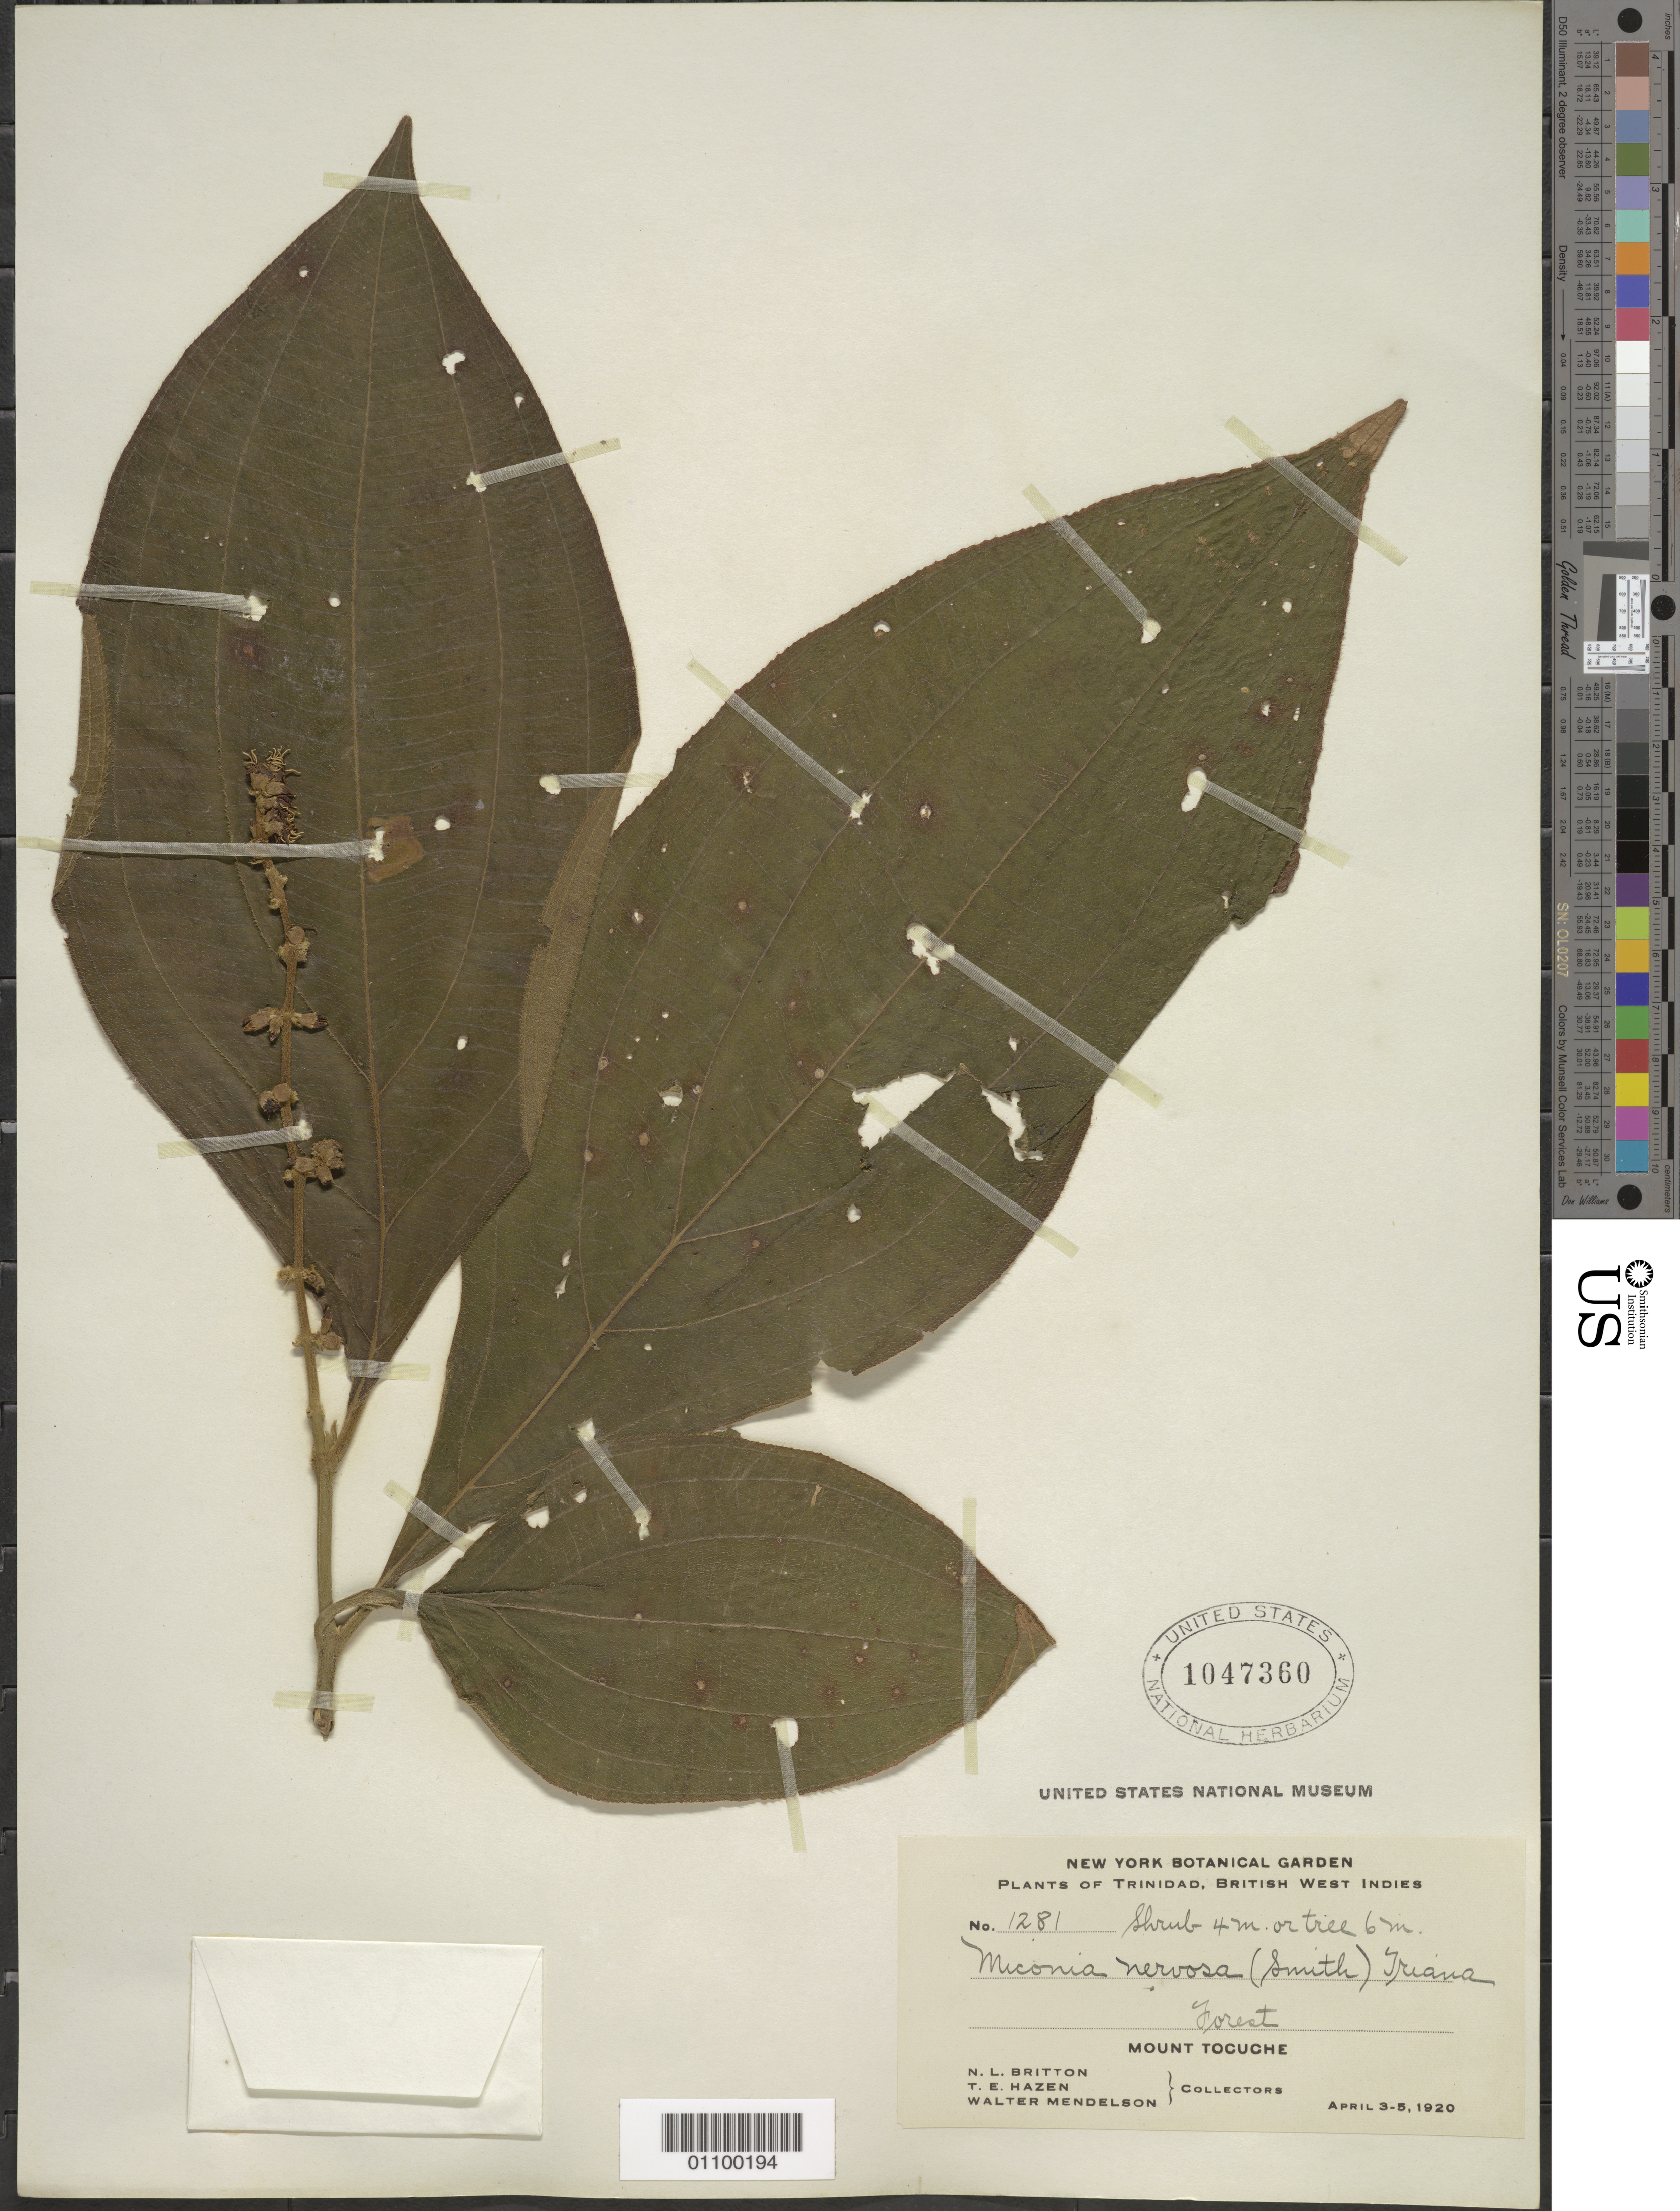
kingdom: Plantae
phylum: Tracheophyta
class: Magnoliopsida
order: Myrtales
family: Melastomataceae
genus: Miconia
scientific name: Miconia nervosa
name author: (Sm.) Triana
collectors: N. Britton, T. E. Hazen & W. Mendelson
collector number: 1281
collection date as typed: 03 Apr 1920 to 05 Apr 1920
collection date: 1920-04-03/1920-04-05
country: Trinidad and Tobago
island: Trinidad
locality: Mount Tocuche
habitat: forest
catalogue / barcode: US 1047360